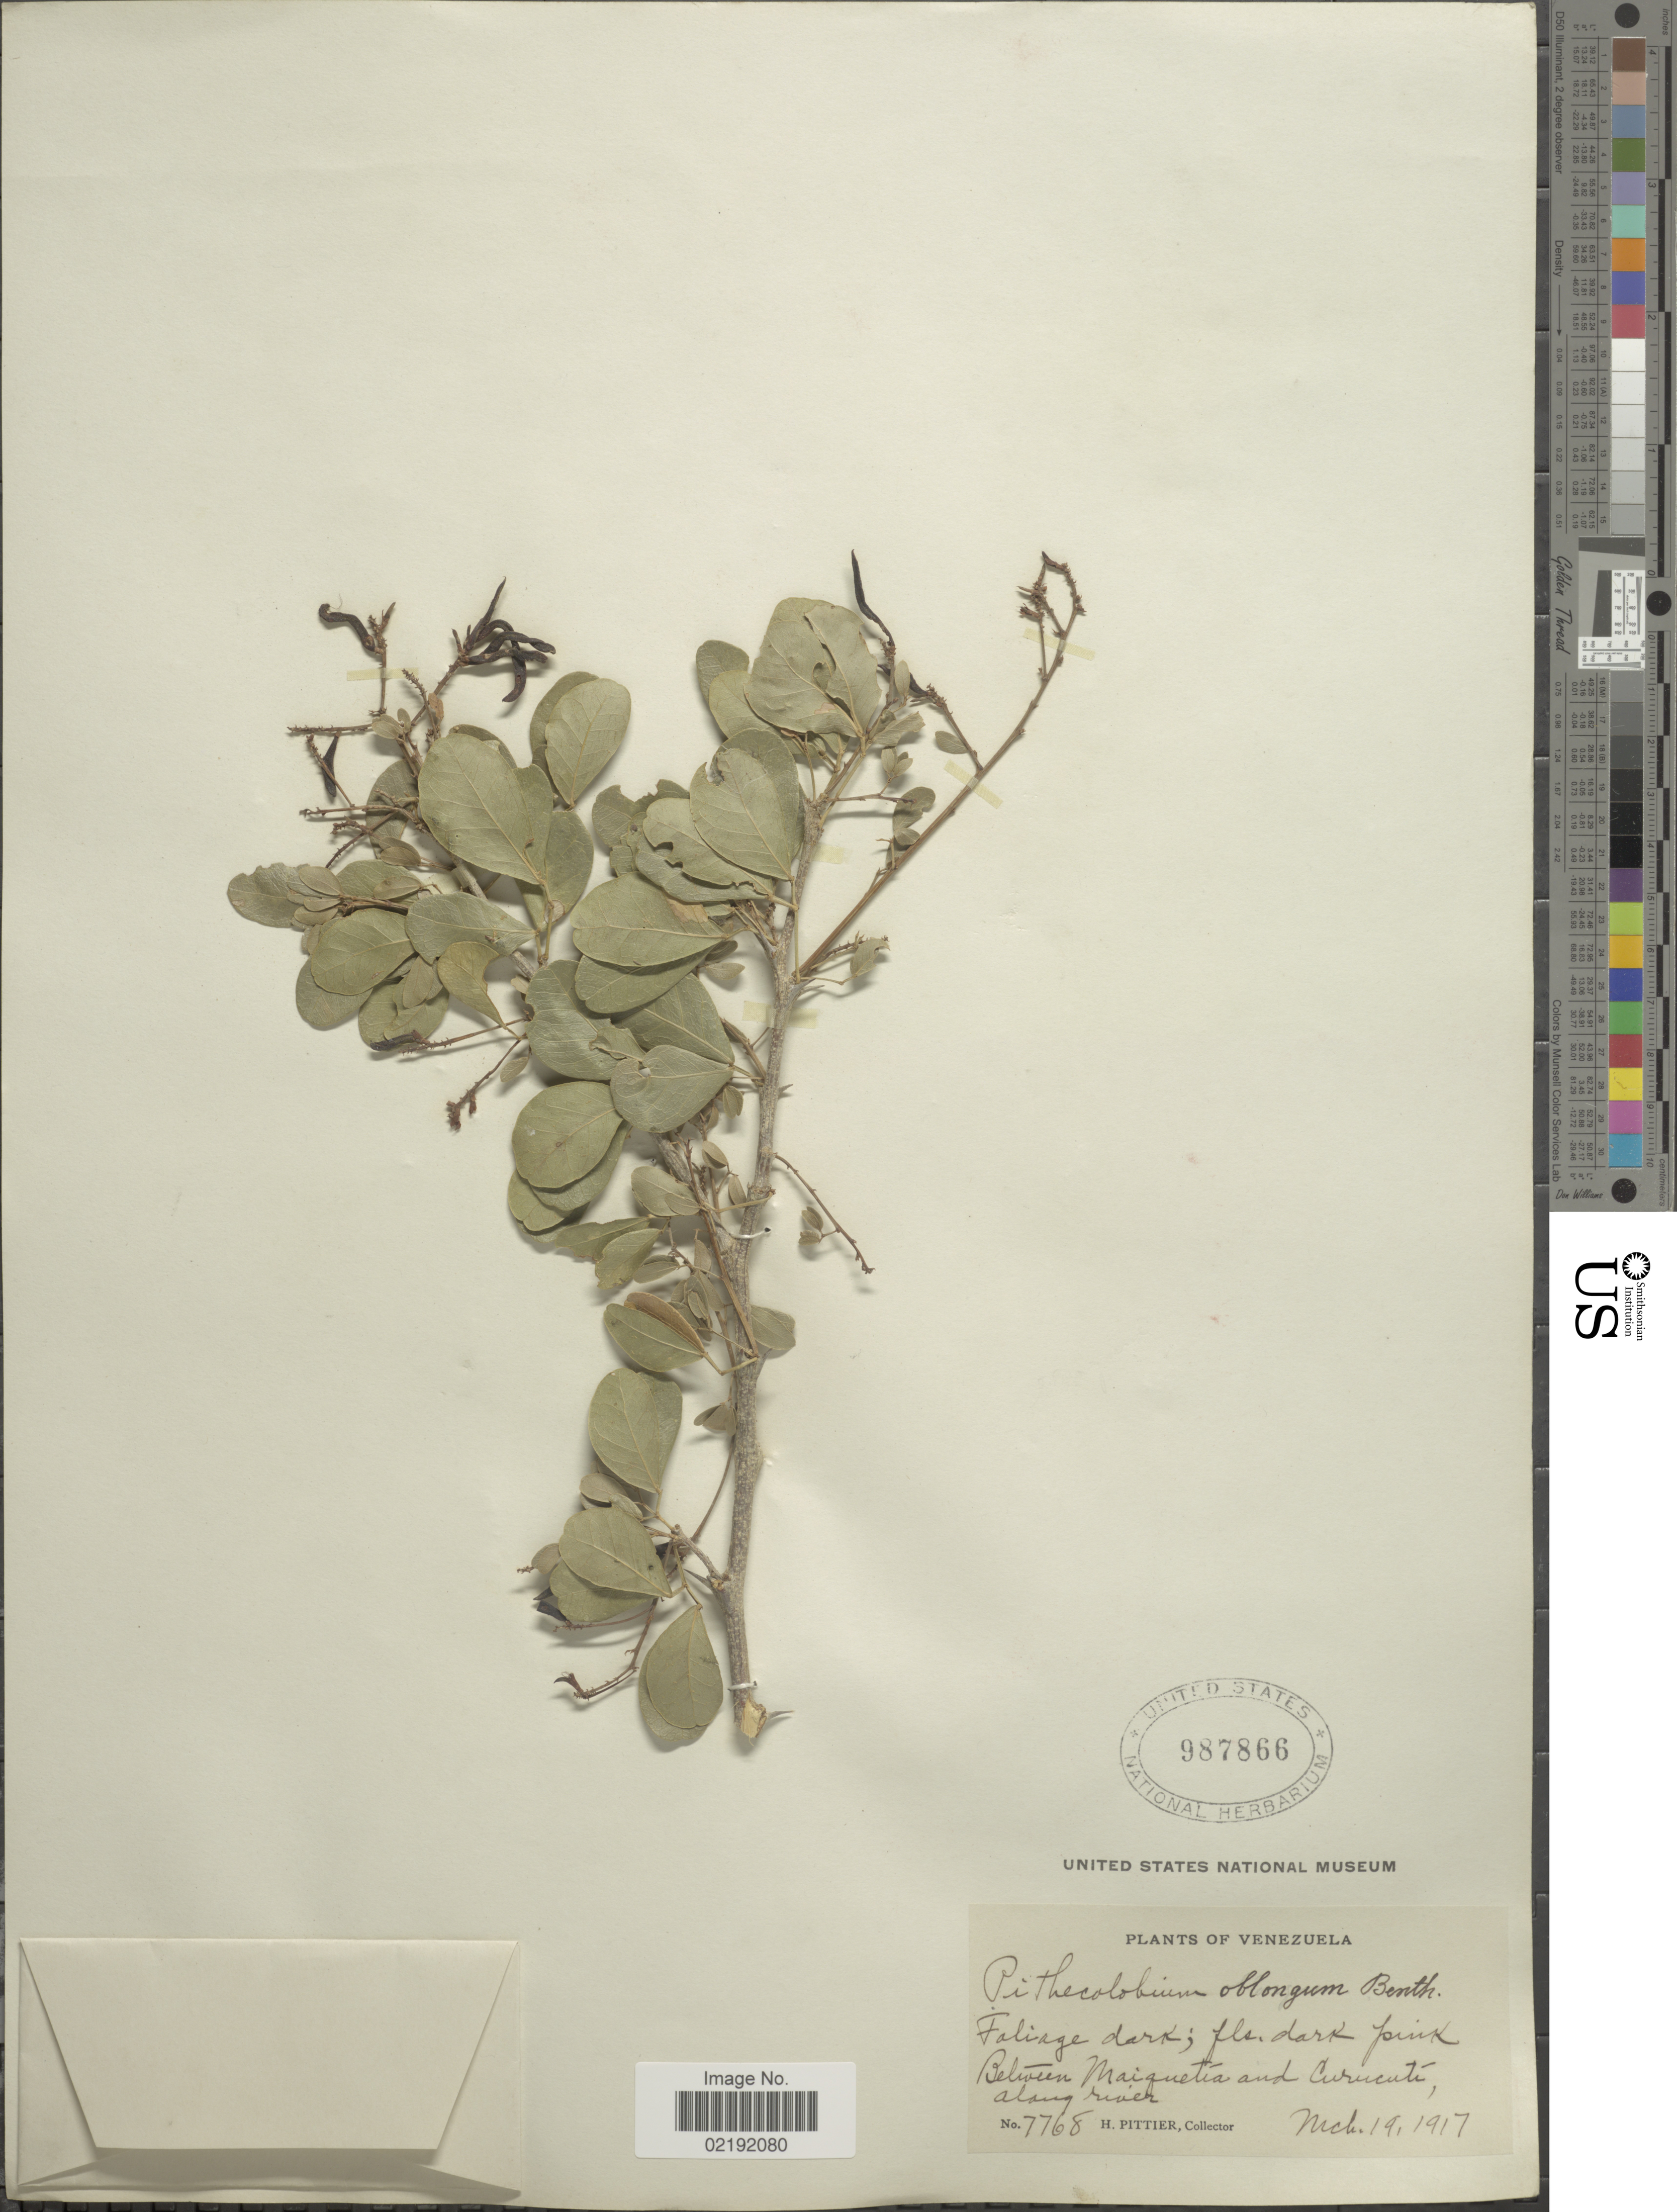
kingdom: Plantae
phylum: Tracheophyta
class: Magnoliopsida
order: Fabales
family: Fabaceae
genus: Pithecellobium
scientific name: Pithecellobium oblongum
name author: Benth.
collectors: H. F. Pittier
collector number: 7768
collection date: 1917-03-19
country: Venezuela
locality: Between Maiquetía and Curucutí, along river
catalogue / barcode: US 987866